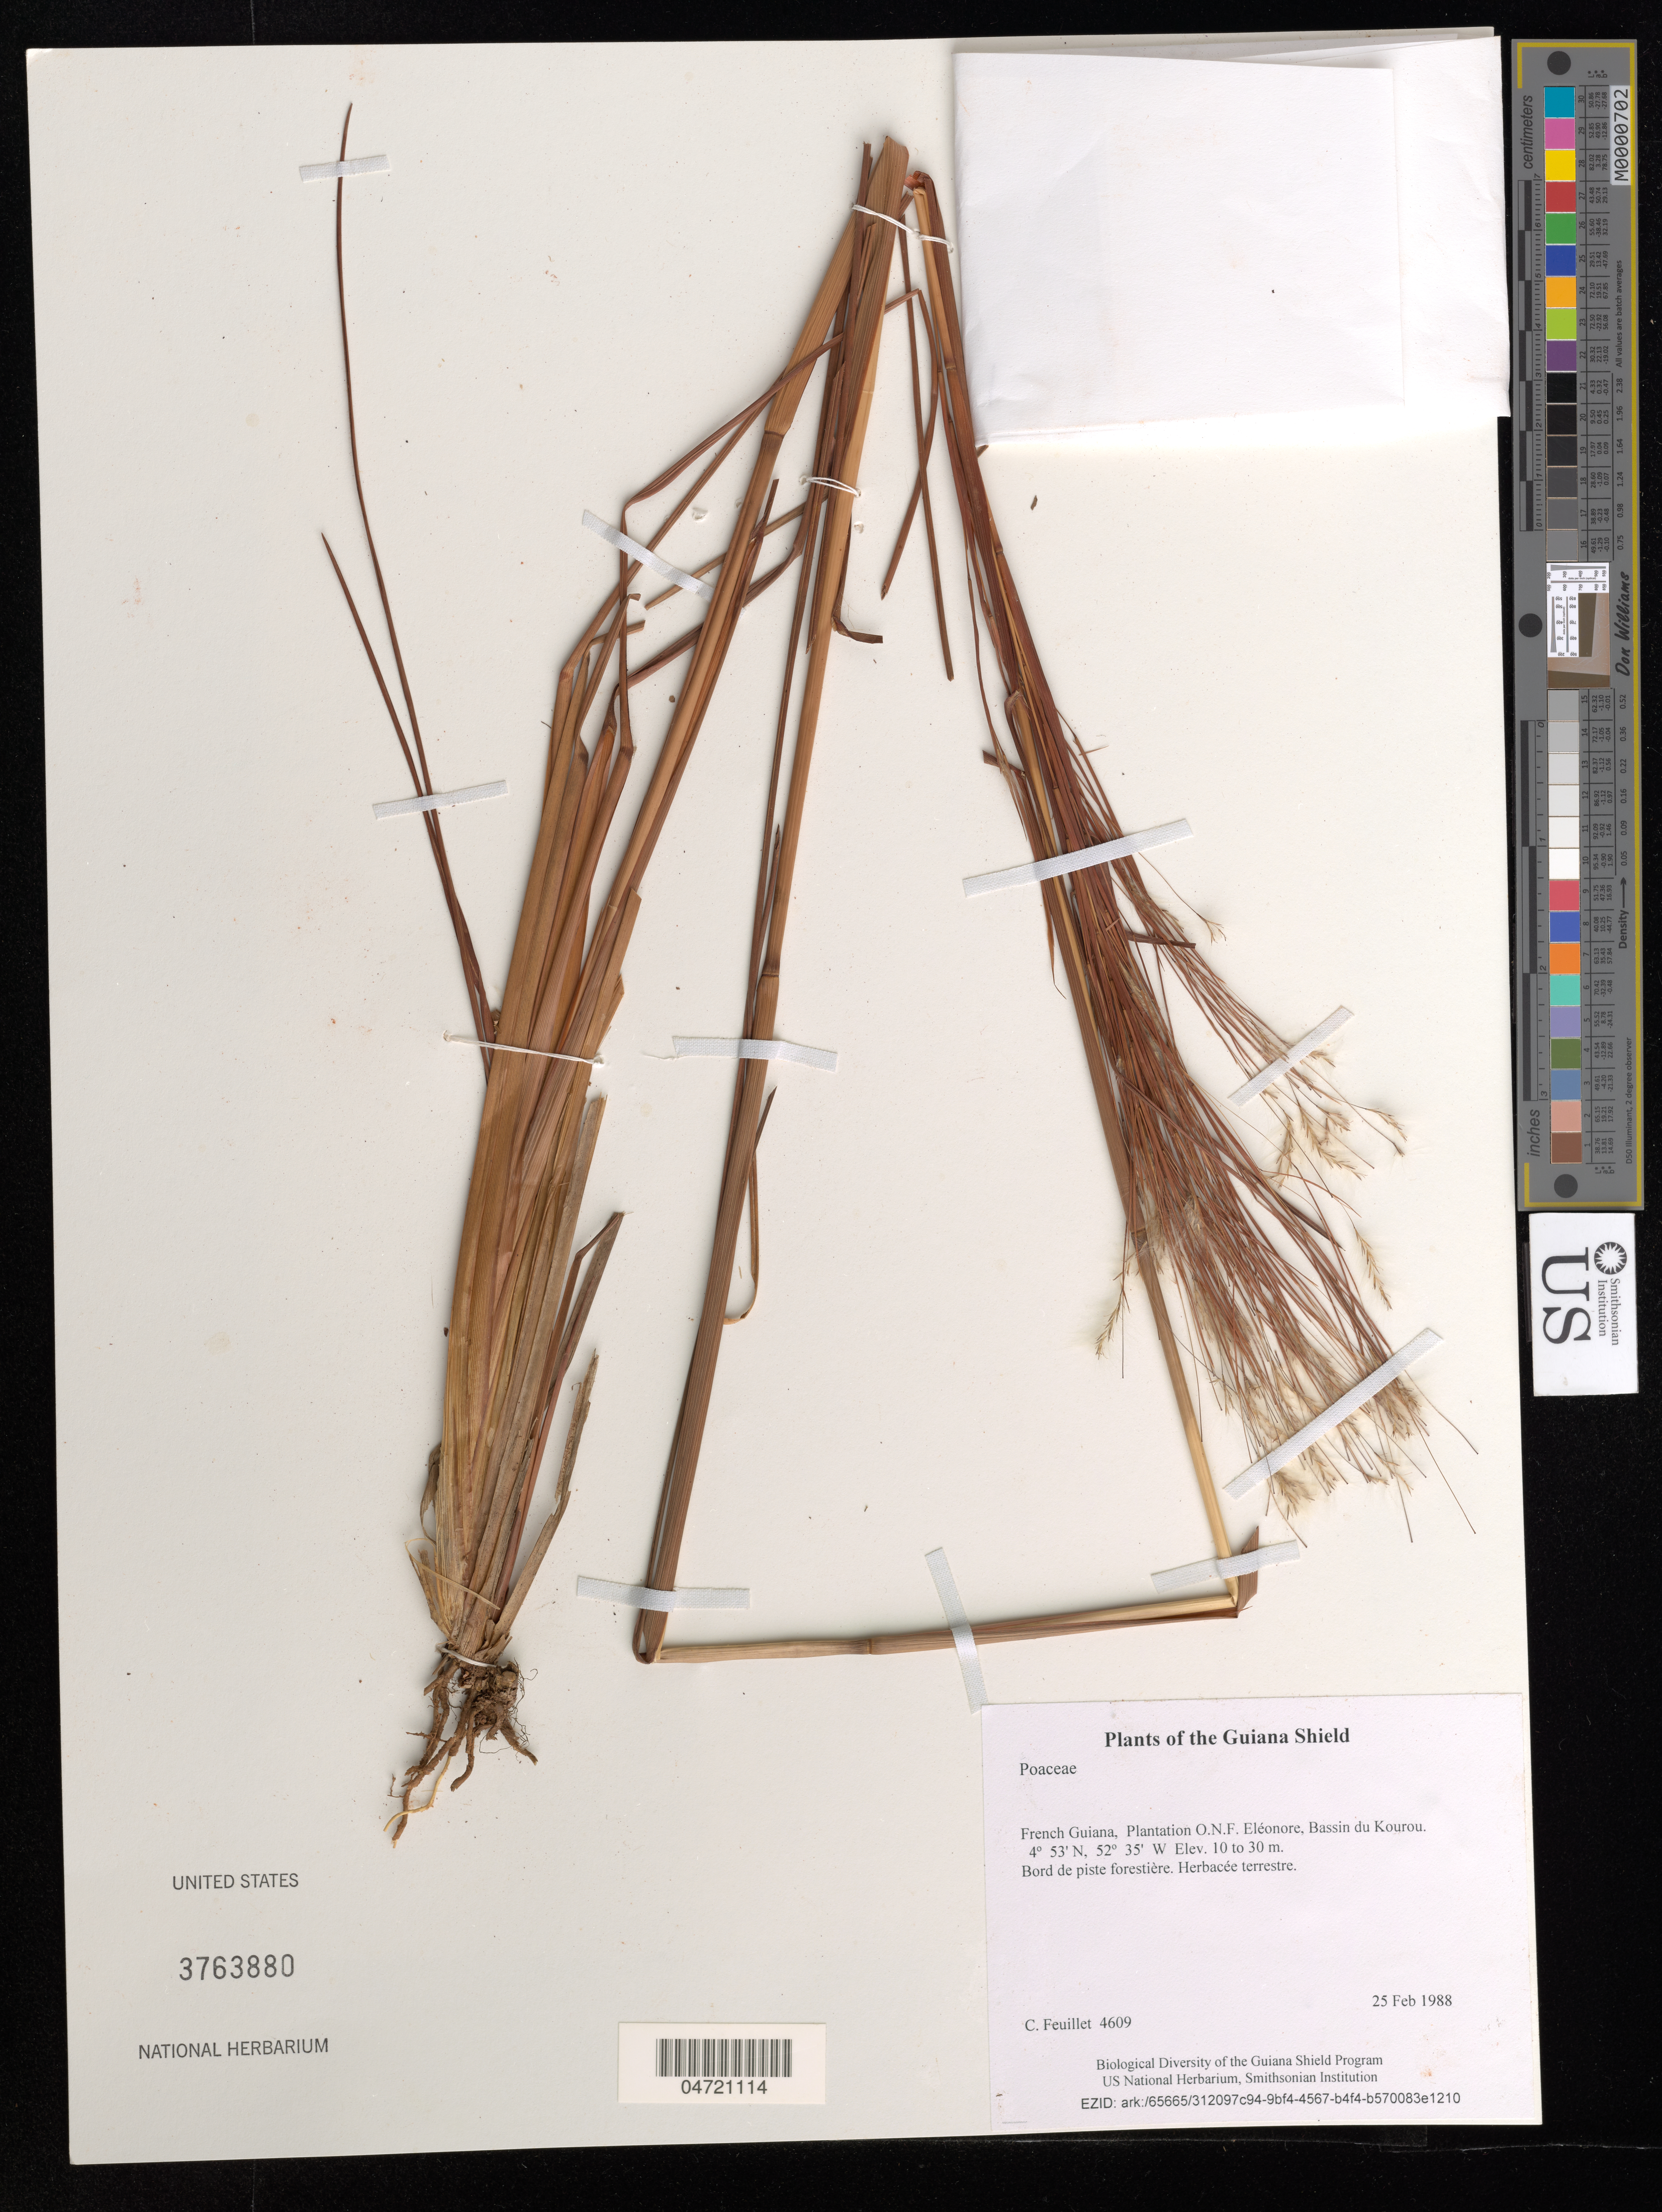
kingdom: Plantae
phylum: Tracheophyta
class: Liliopsida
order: Poales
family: Poaceae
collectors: C. Feuillet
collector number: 4609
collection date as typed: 25 Feb 1988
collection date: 1988-02-25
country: French Guiana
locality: Plantation O.N.F. Eléonore, Bassin du Kourou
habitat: Bord de piste forestière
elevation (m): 10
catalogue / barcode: US 3763880